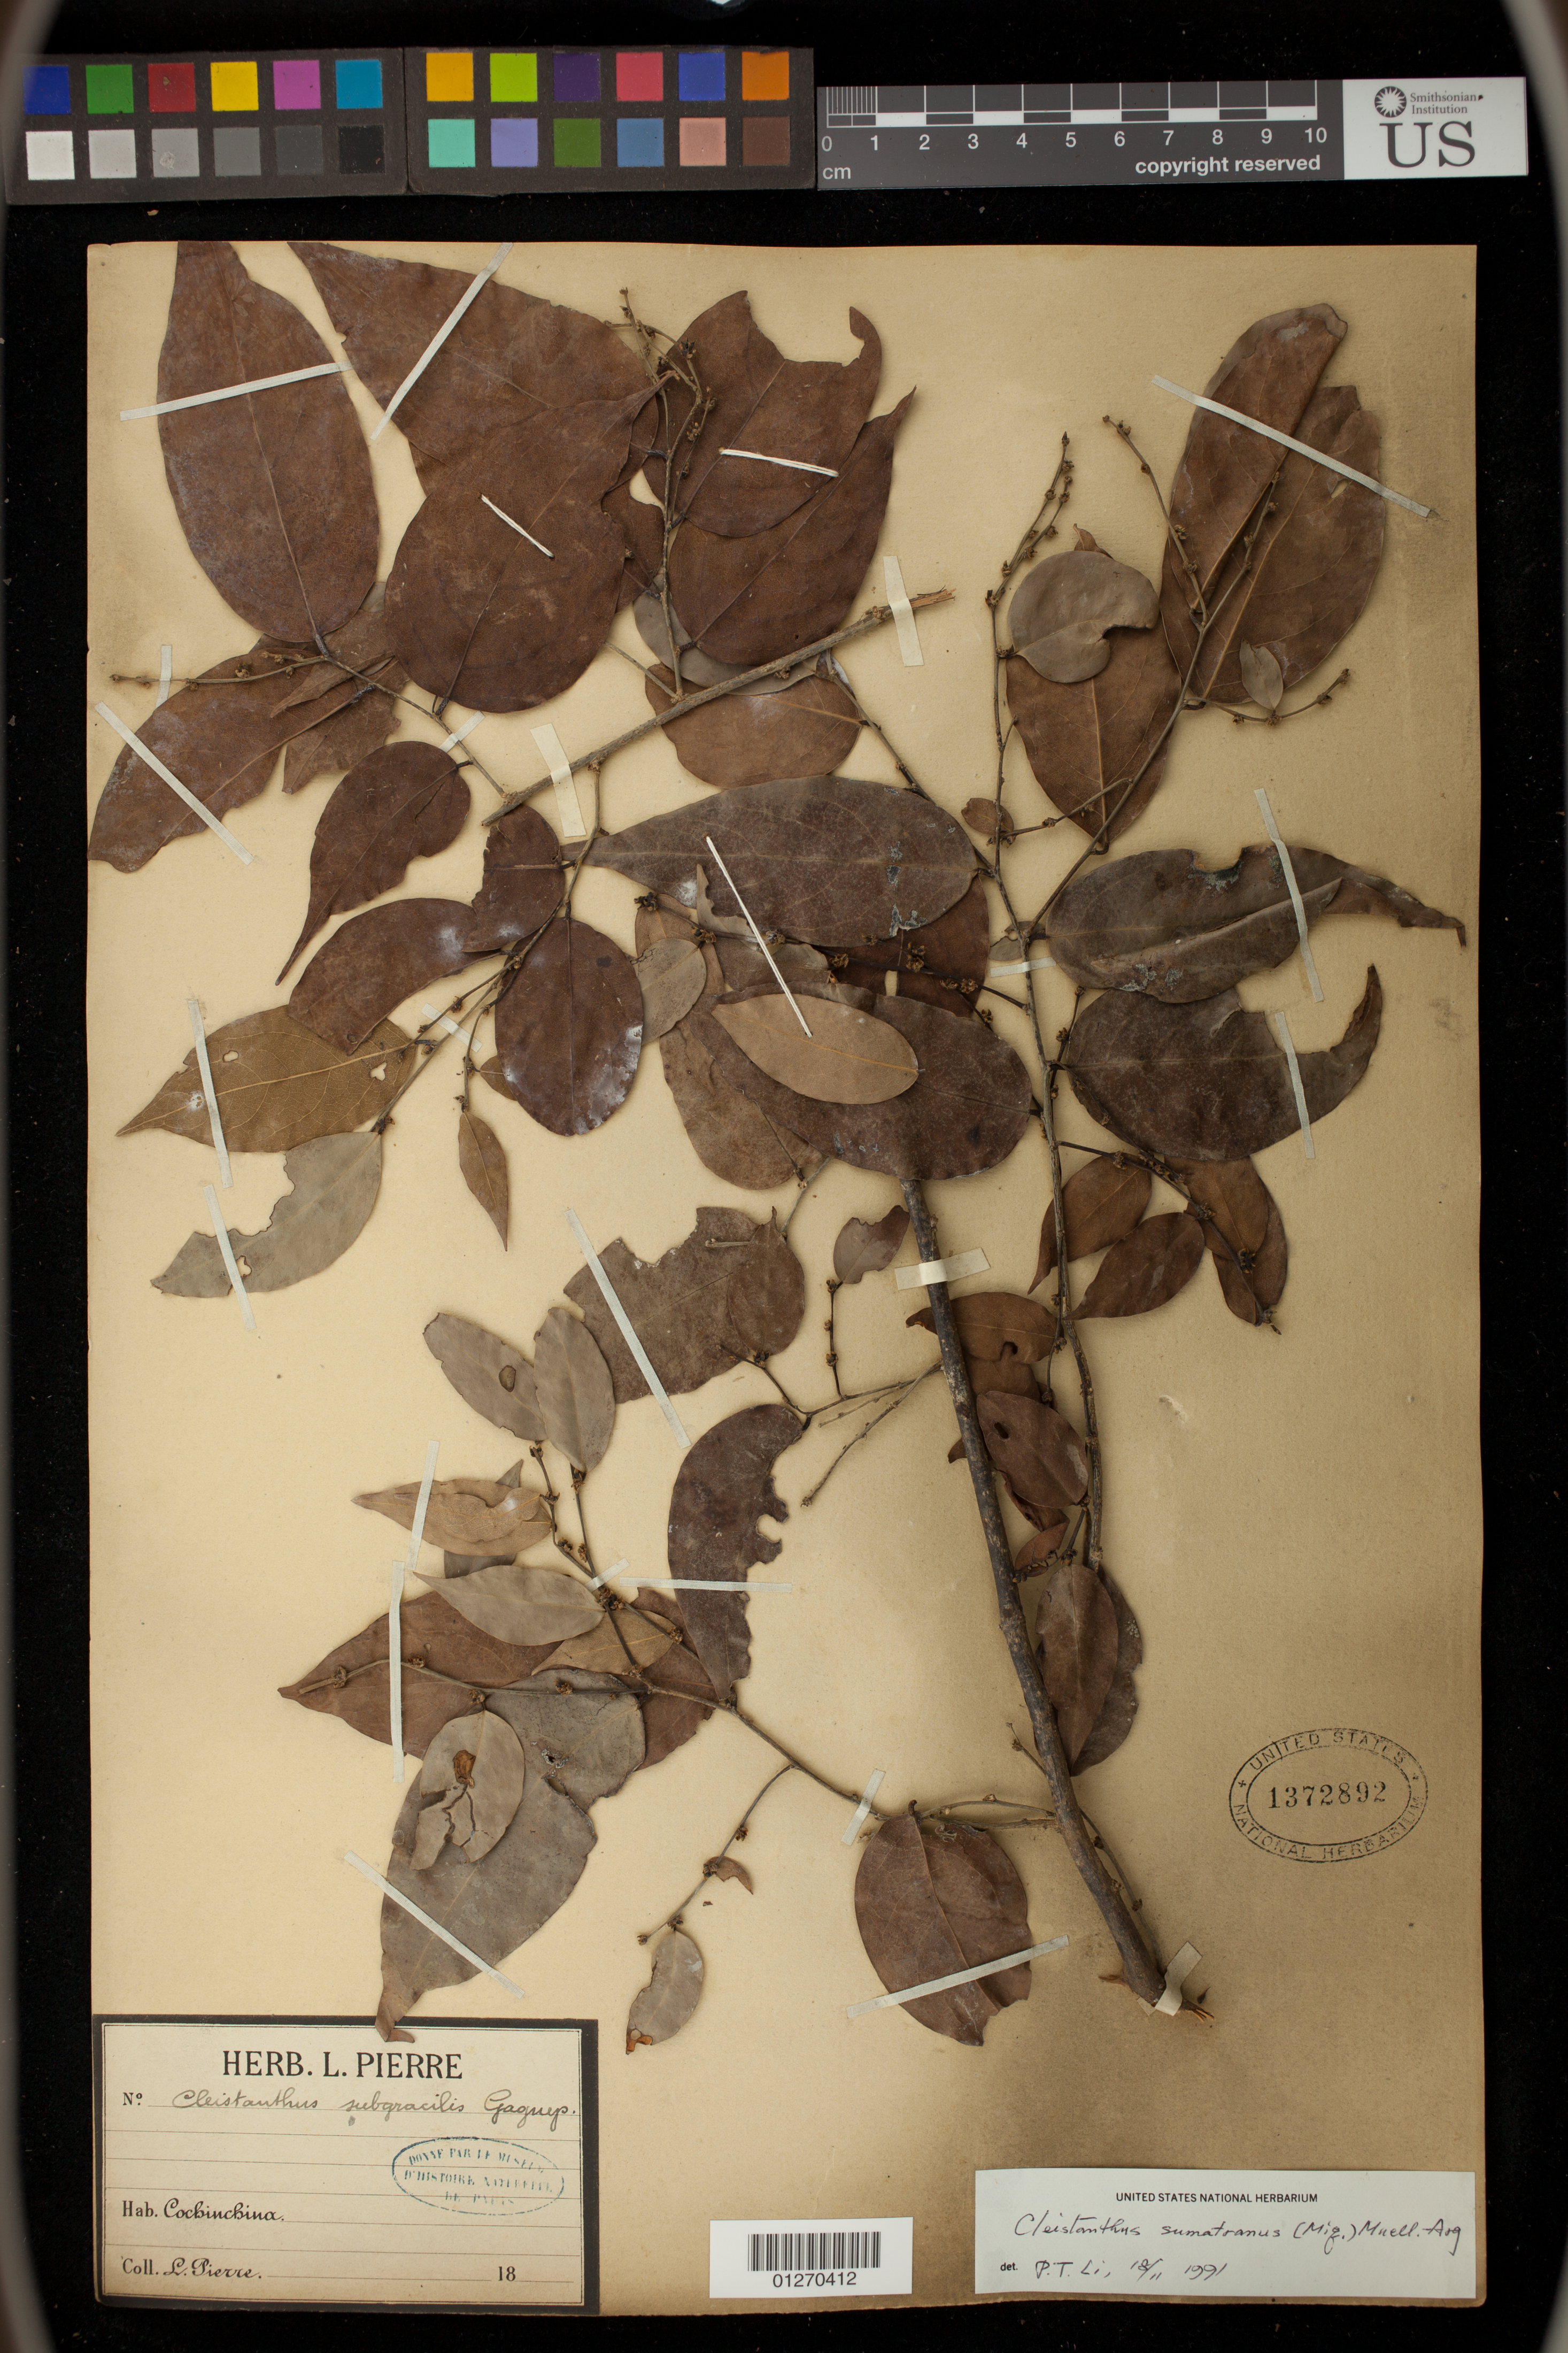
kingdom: Plantae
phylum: Tracheophyta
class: Magnoliopsida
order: Malpighiales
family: Phyllanthaceae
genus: Cleistanthus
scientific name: Cleistanthus sumatranus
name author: (Miq.) Müll. Arg.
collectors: L. Pierre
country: Vietnam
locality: Cochinchina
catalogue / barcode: US 1372892